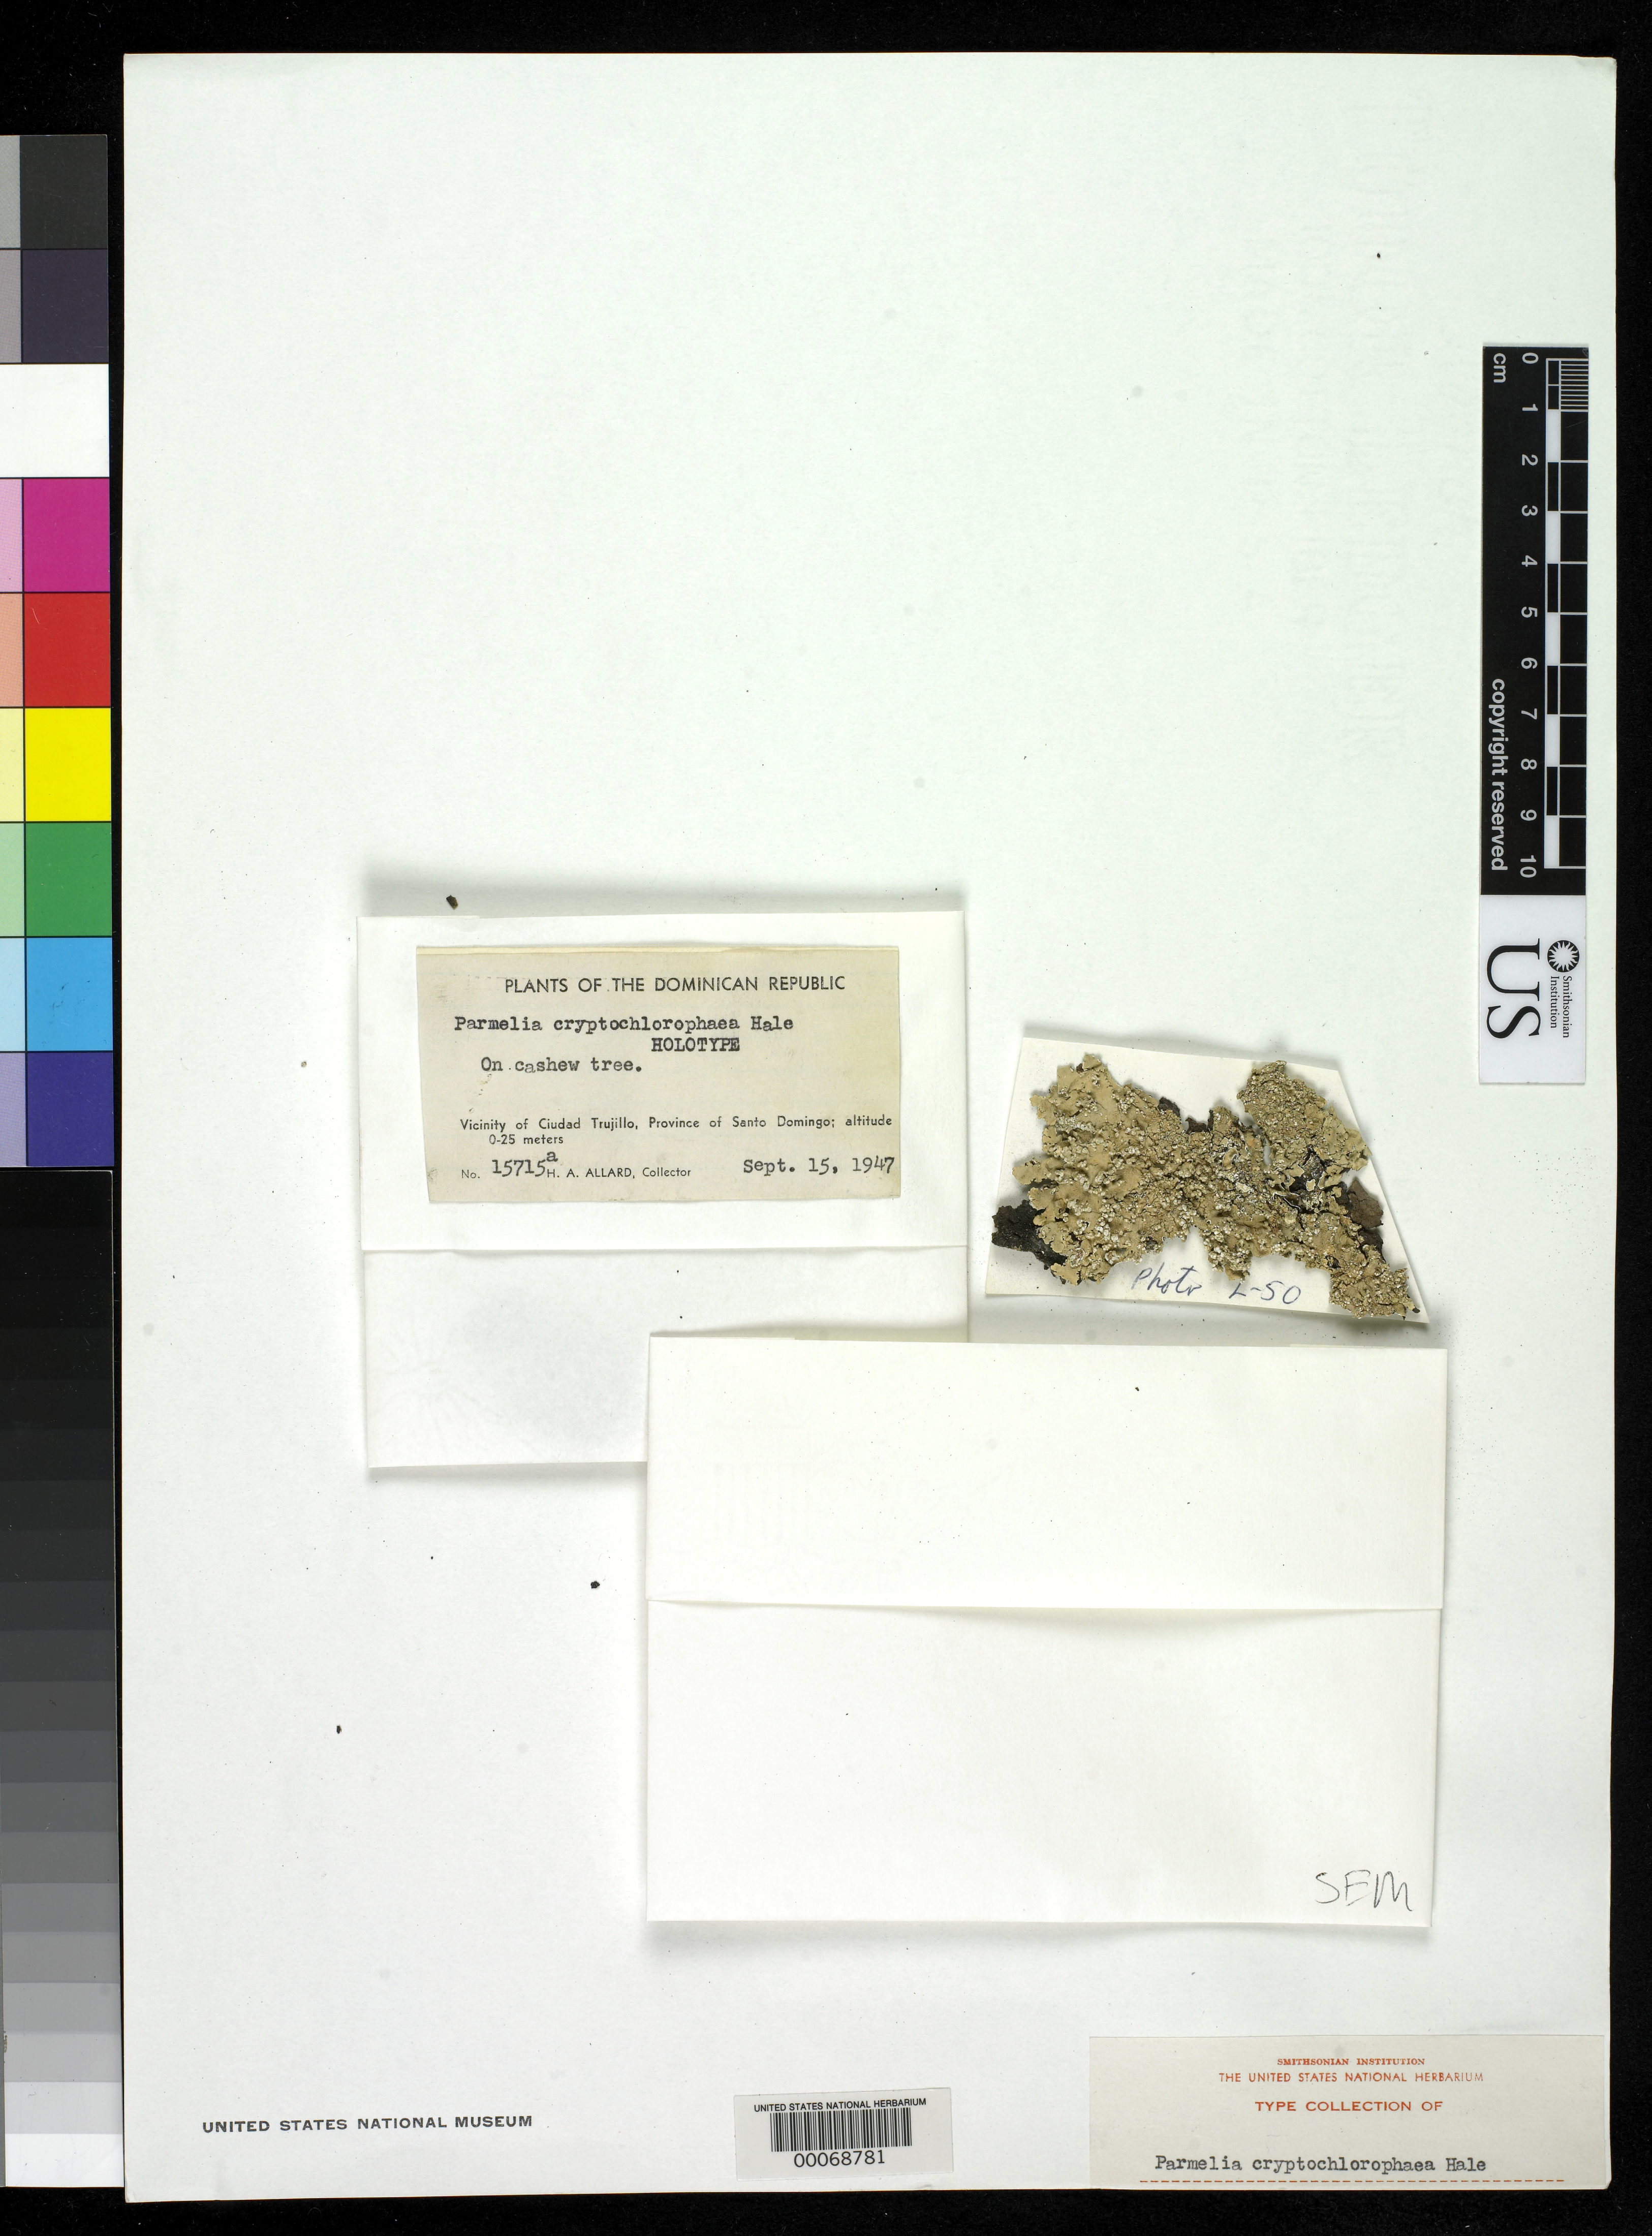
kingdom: Fungi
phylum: Ascomycota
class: Lecanoromycetes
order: Lecanorales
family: Parmeliaceae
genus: Parmelia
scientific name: Parmelia cryptochlorophaea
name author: Hale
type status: Holotype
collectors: H. A. Allard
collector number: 15715 a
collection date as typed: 15 Sep 1947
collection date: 1947-09-15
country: Dominican Republic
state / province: Distrito Nacional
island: Greater Antilles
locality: Vicinity of Ciudad Trujillo.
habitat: on cashew tree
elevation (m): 25